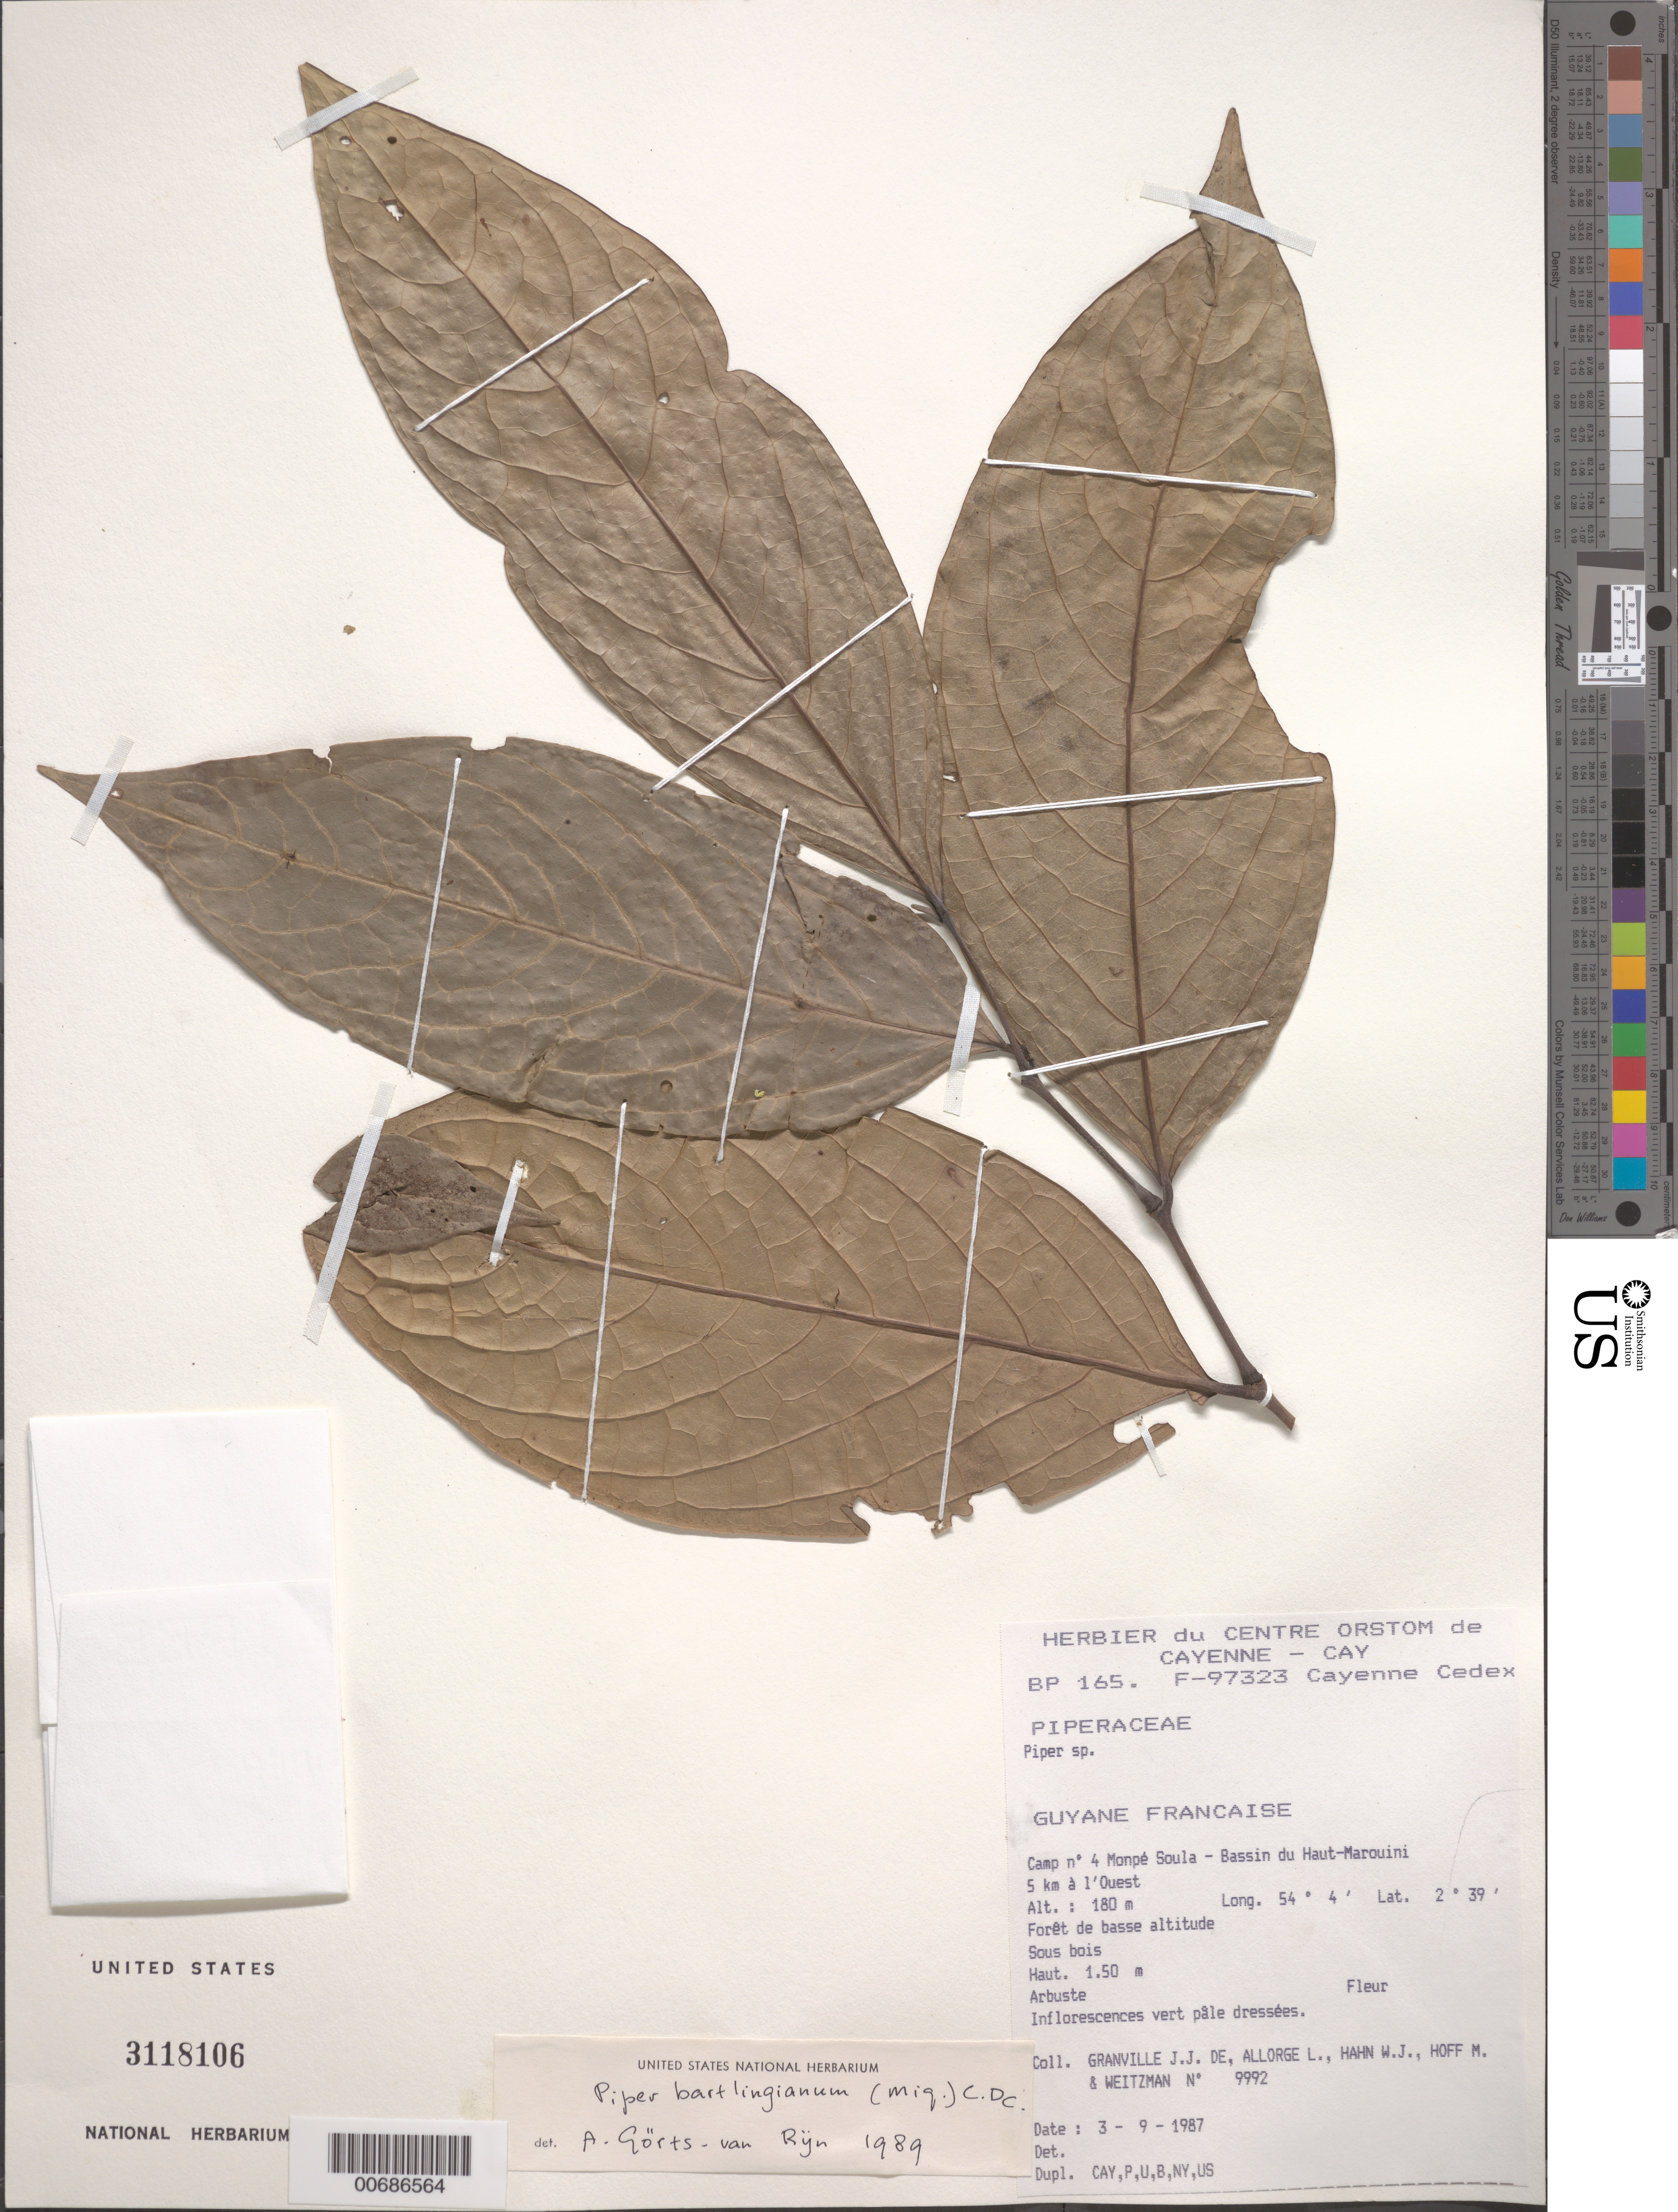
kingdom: Plantae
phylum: Tracheophyta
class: Magnoliopsida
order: Piperales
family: Piperaceae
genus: Piper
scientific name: Piper bartlingianum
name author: (Miq.) C. DC.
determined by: Görts-van Rijn, A. R. A.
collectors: J.-J. de Granville, L. Allorge, W. J. Hahn, M. Hoff & A. L. Weitzman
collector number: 9992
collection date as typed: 3-Sep-87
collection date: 1987-09-03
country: French Guiana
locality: Monpé Soula, Camp #4, Bassin du Haut-Marouini, 5 km to W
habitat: Forêt de basse altitude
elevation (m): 180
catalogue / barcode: US 3118106